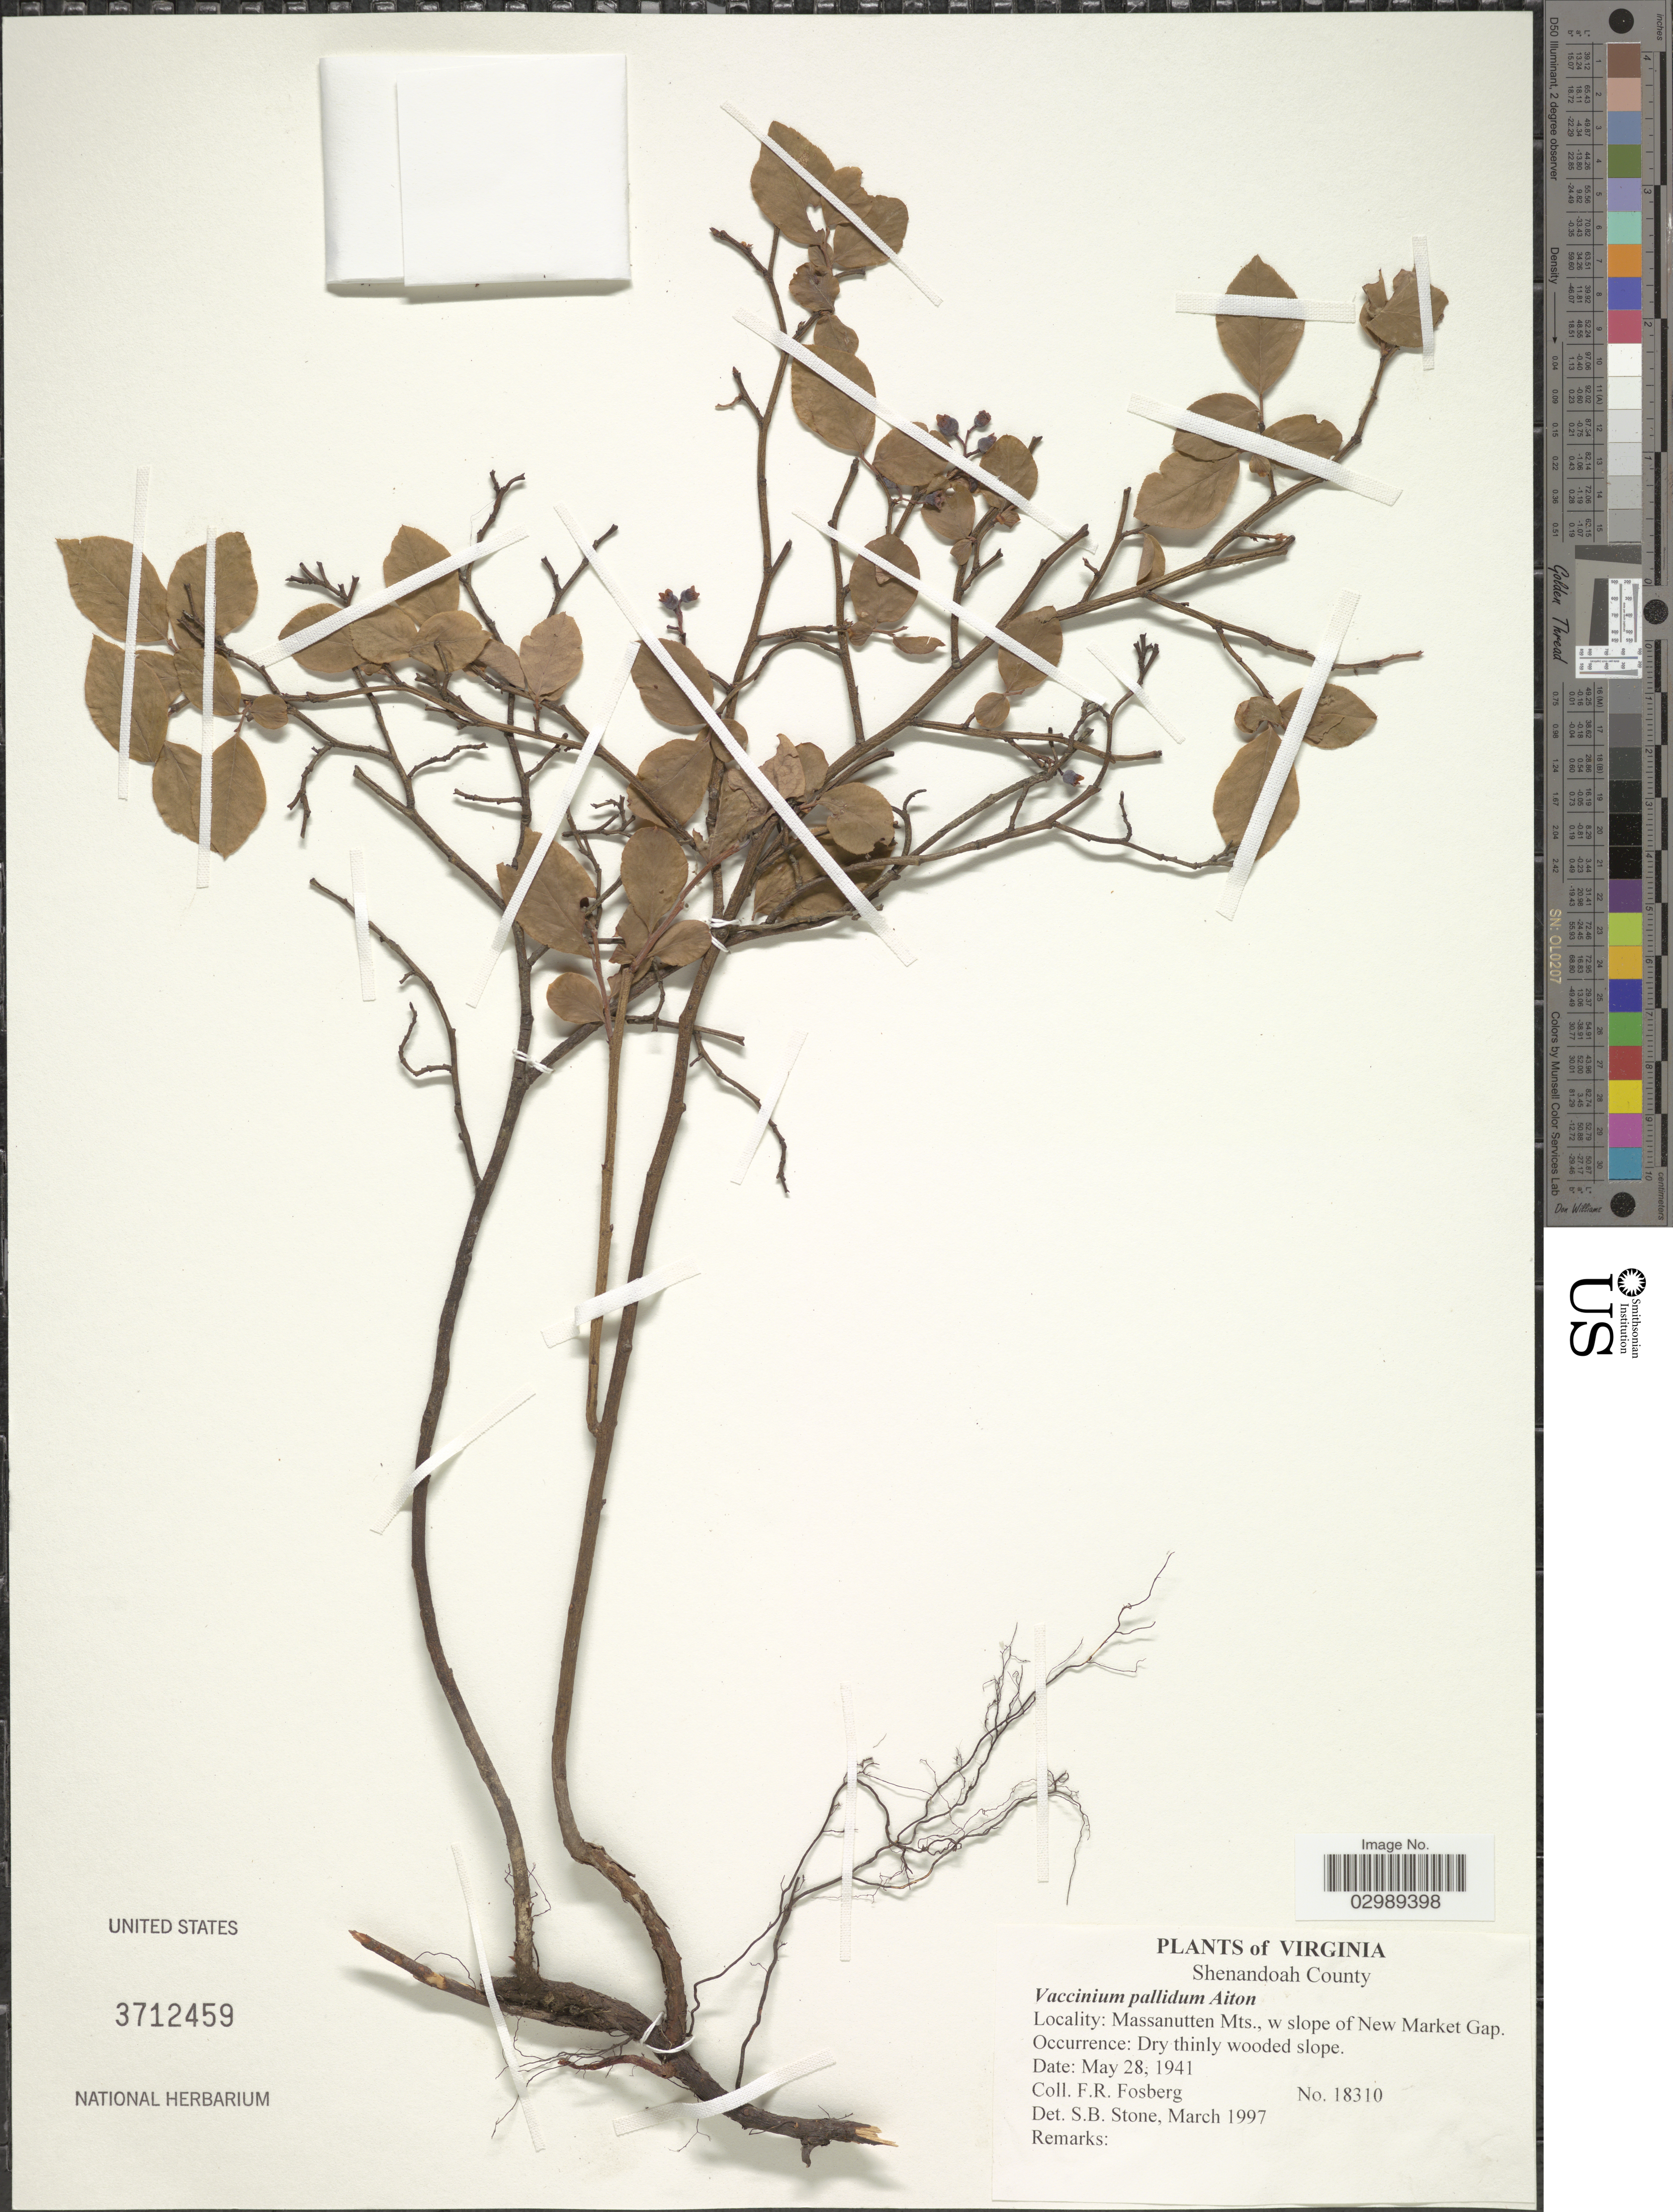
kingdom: Plantae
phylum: Tracheophyta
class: Magnoliopsida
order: Ericales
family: Ericaceae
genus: Vaccinium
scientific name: Vaccinium pallidum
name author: Aiton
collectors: F. R. Fosberg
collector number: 18310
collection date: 1941-05-28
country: United States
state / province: Virginia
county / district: Shenandoah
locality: Shenandoah County, Massanutten Mts., w slope of New Market Gap.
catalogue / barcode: US 3712459